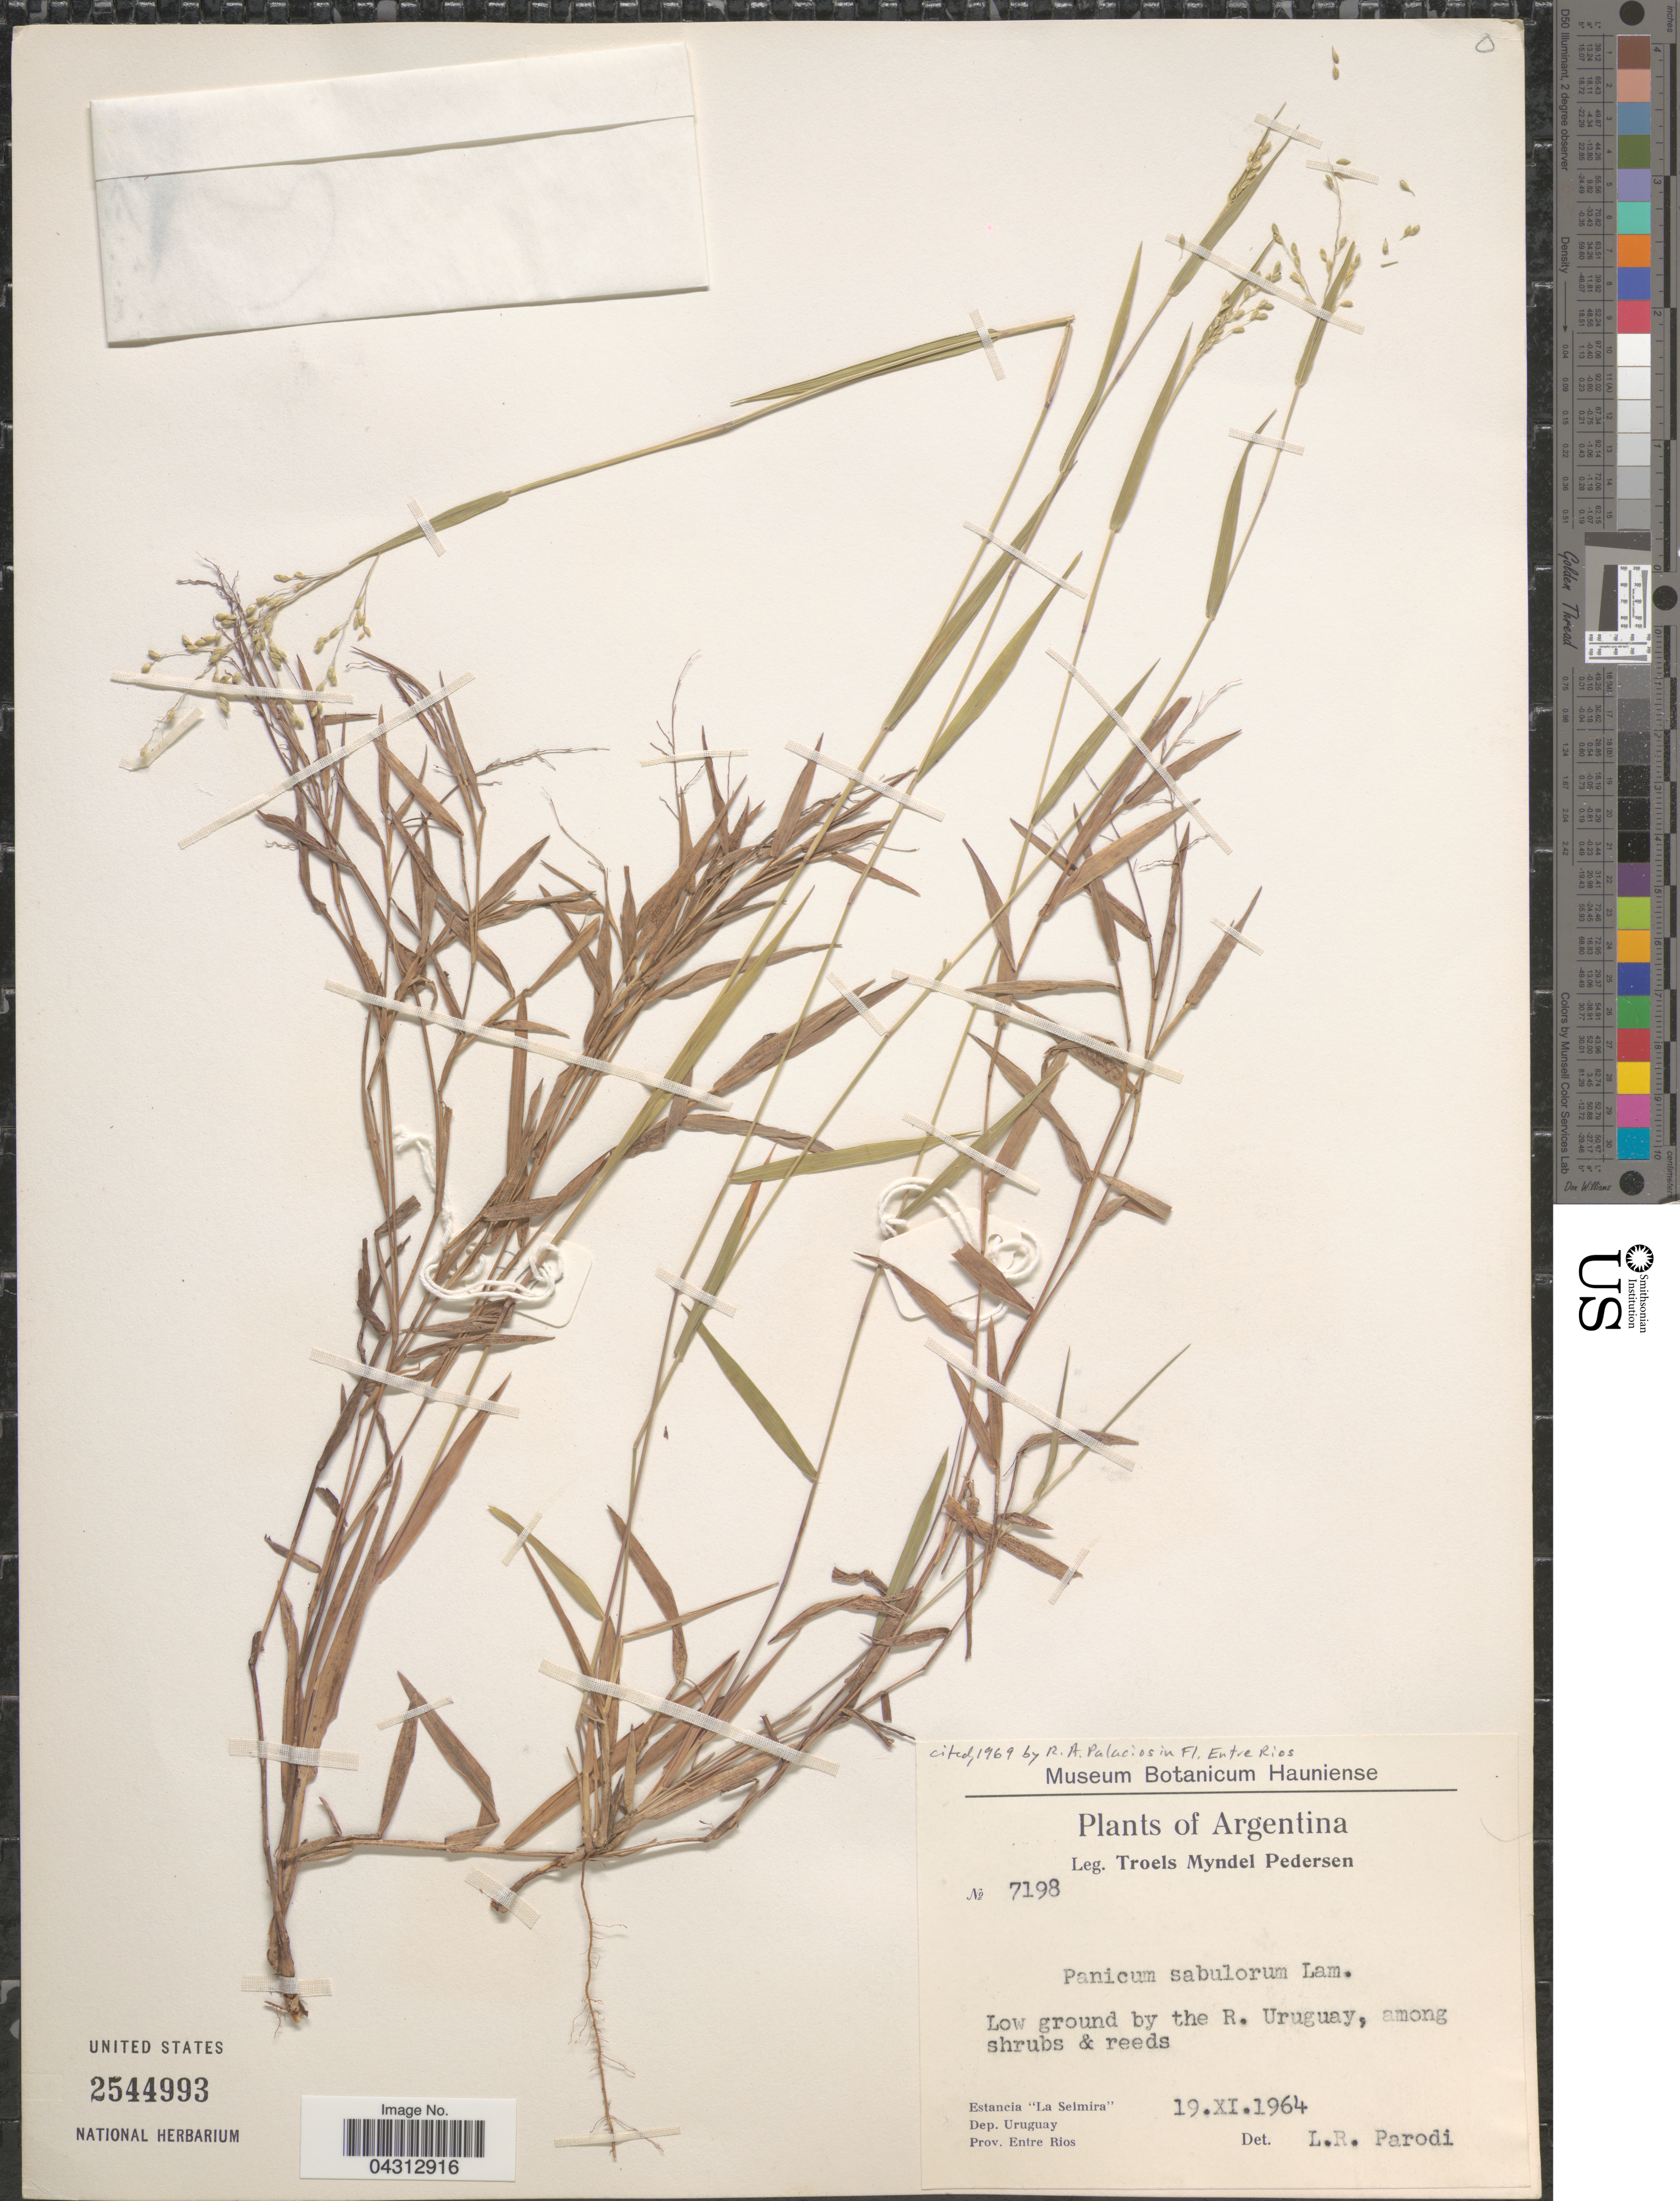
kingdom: Plantae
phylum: Tracheophyta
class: Liliopsida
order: Poales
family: Poaceae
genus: Dichanthelium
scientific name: Dichanthelium sabulorum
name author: (Lam.) Gould & C.A. Clark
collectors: T. Pederson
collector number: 7198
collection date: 1964-11-19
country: Argentina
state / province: Entre Rios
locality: Low ground by the R. Uruguay, among shrubs & reeds. Estancia "La Selmira". Dep. Uruguay.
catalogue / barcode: US 2544993